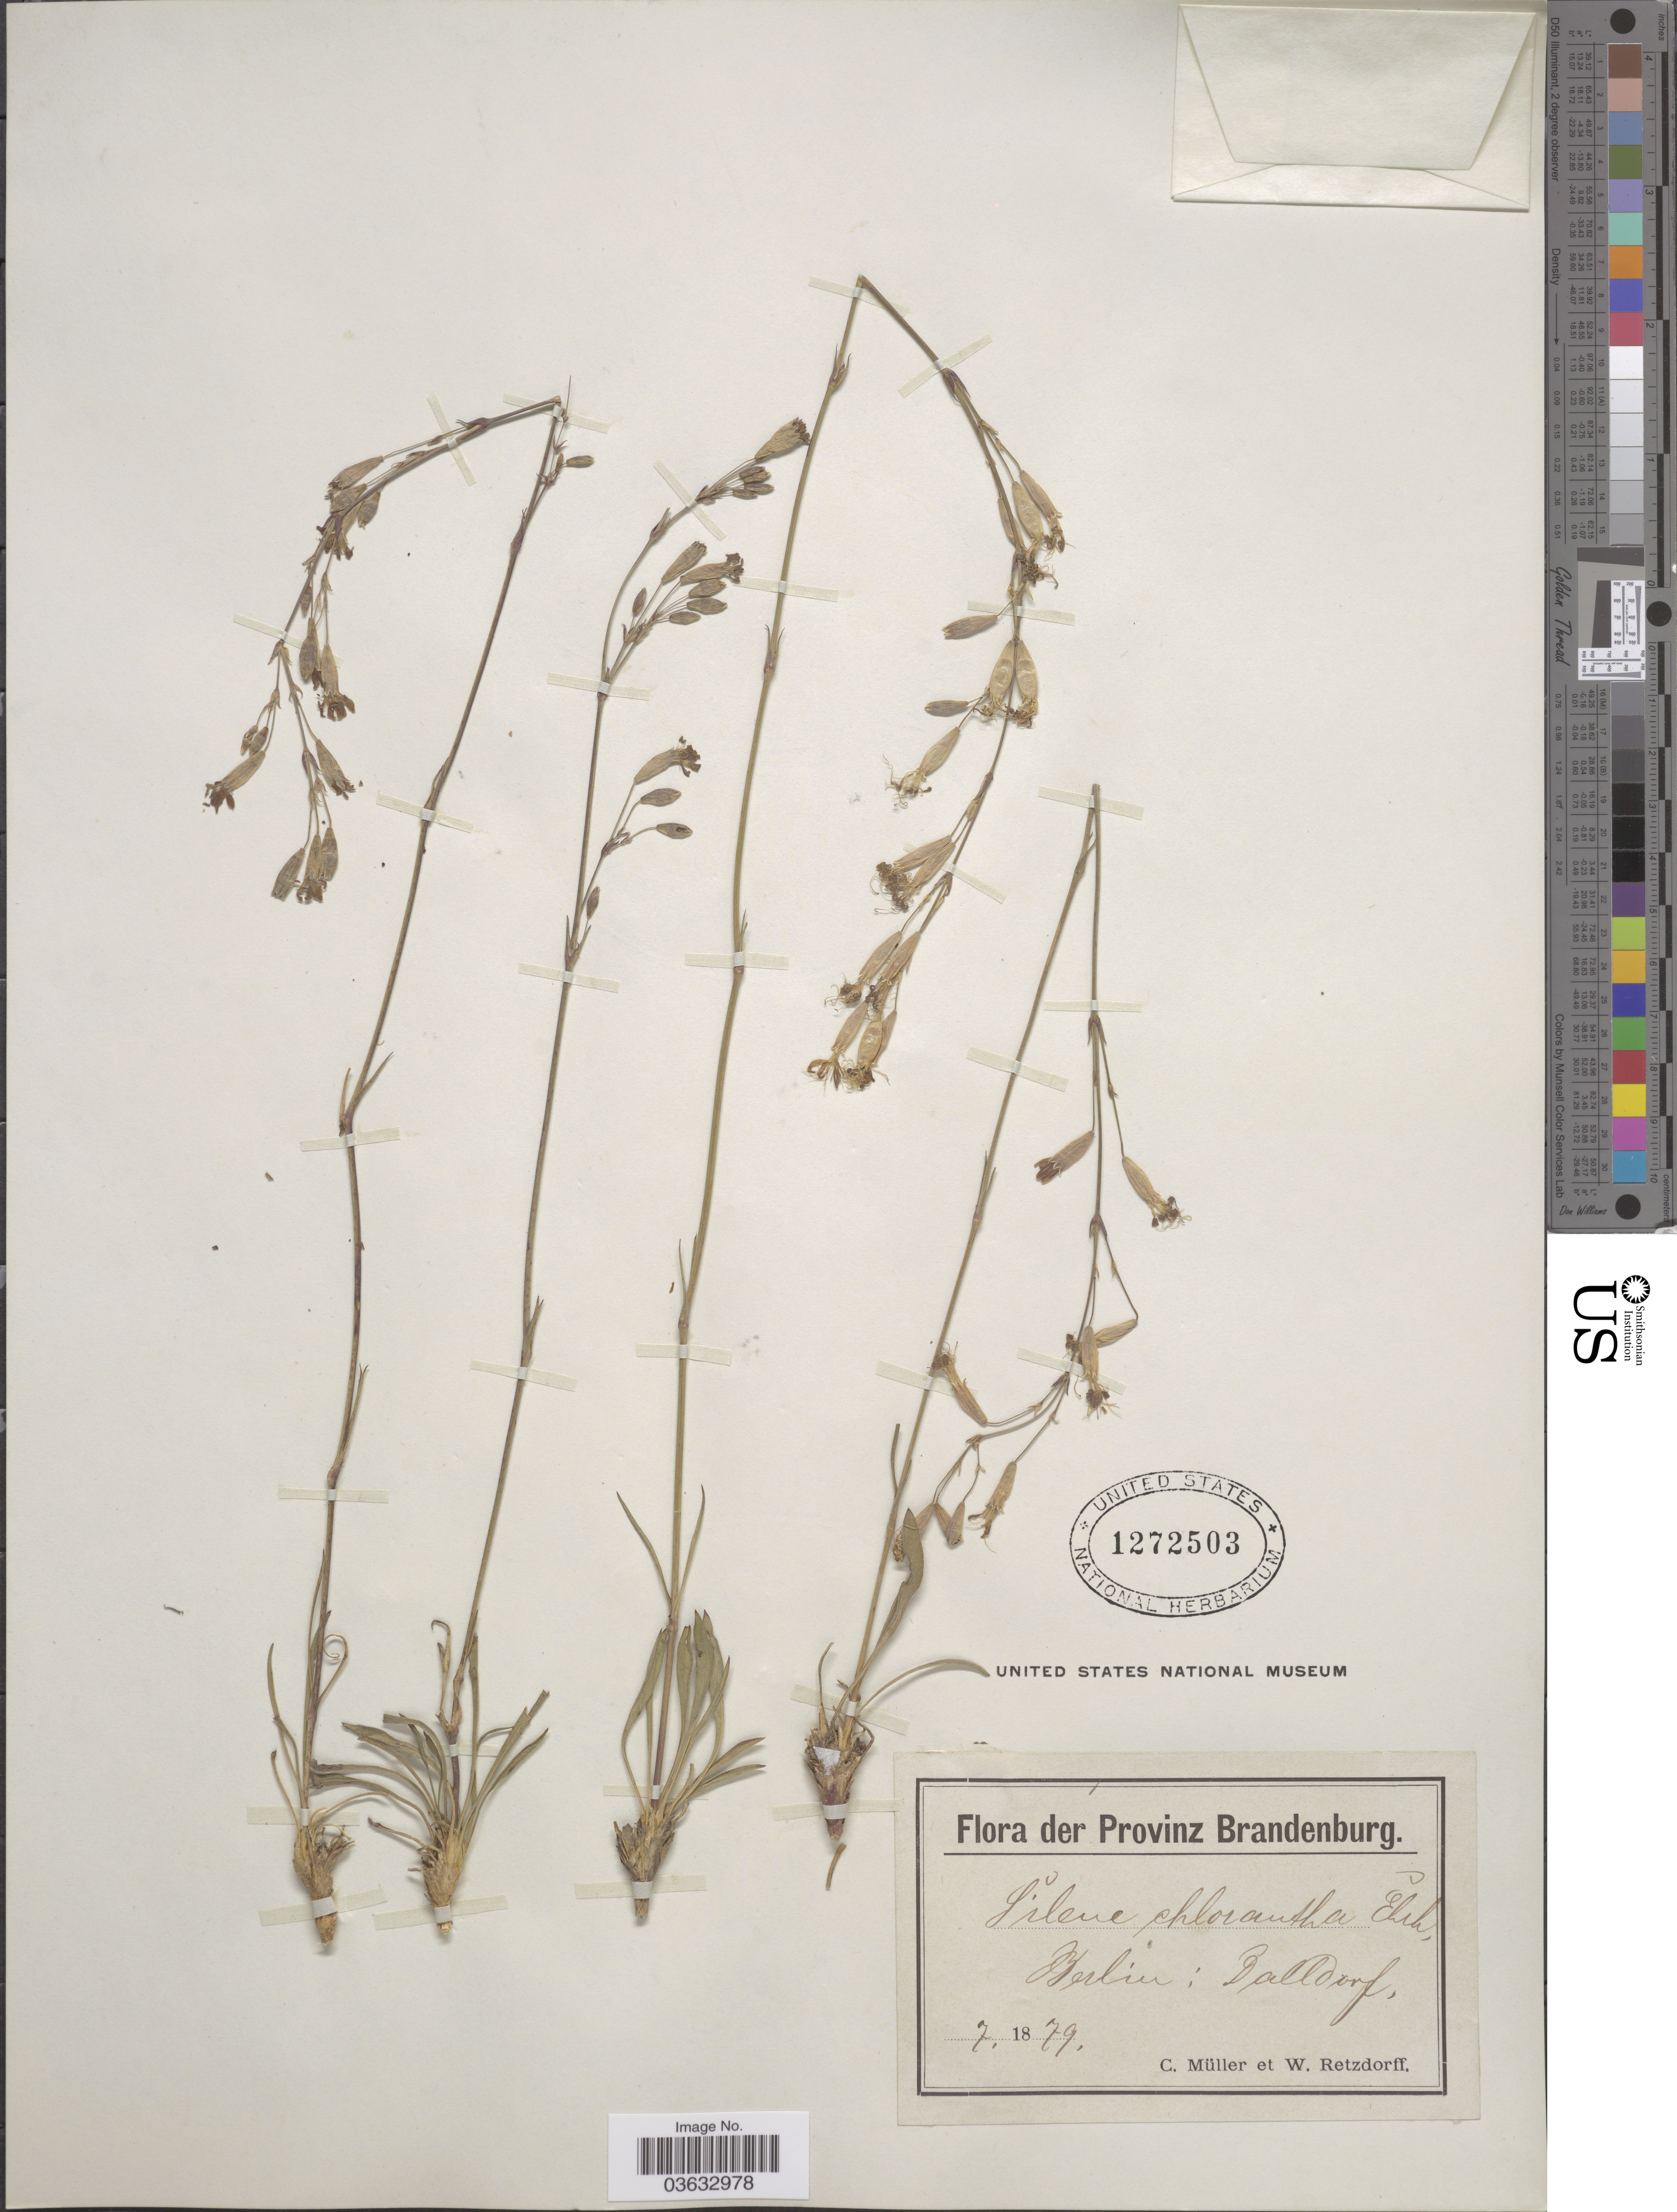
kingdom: Plantae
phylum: Tracheophyta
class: Magnoliopsida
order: Caryophyllales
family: Caryophyllaceae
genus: Silene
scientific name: Silene chlorantha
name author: (Willd.) Ehrh.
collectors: C. Müller & W. Retzdorff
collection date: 1879-07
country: Germany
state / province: Brandenburg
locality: Berlin: Baldörf.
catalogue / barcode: US 1272503